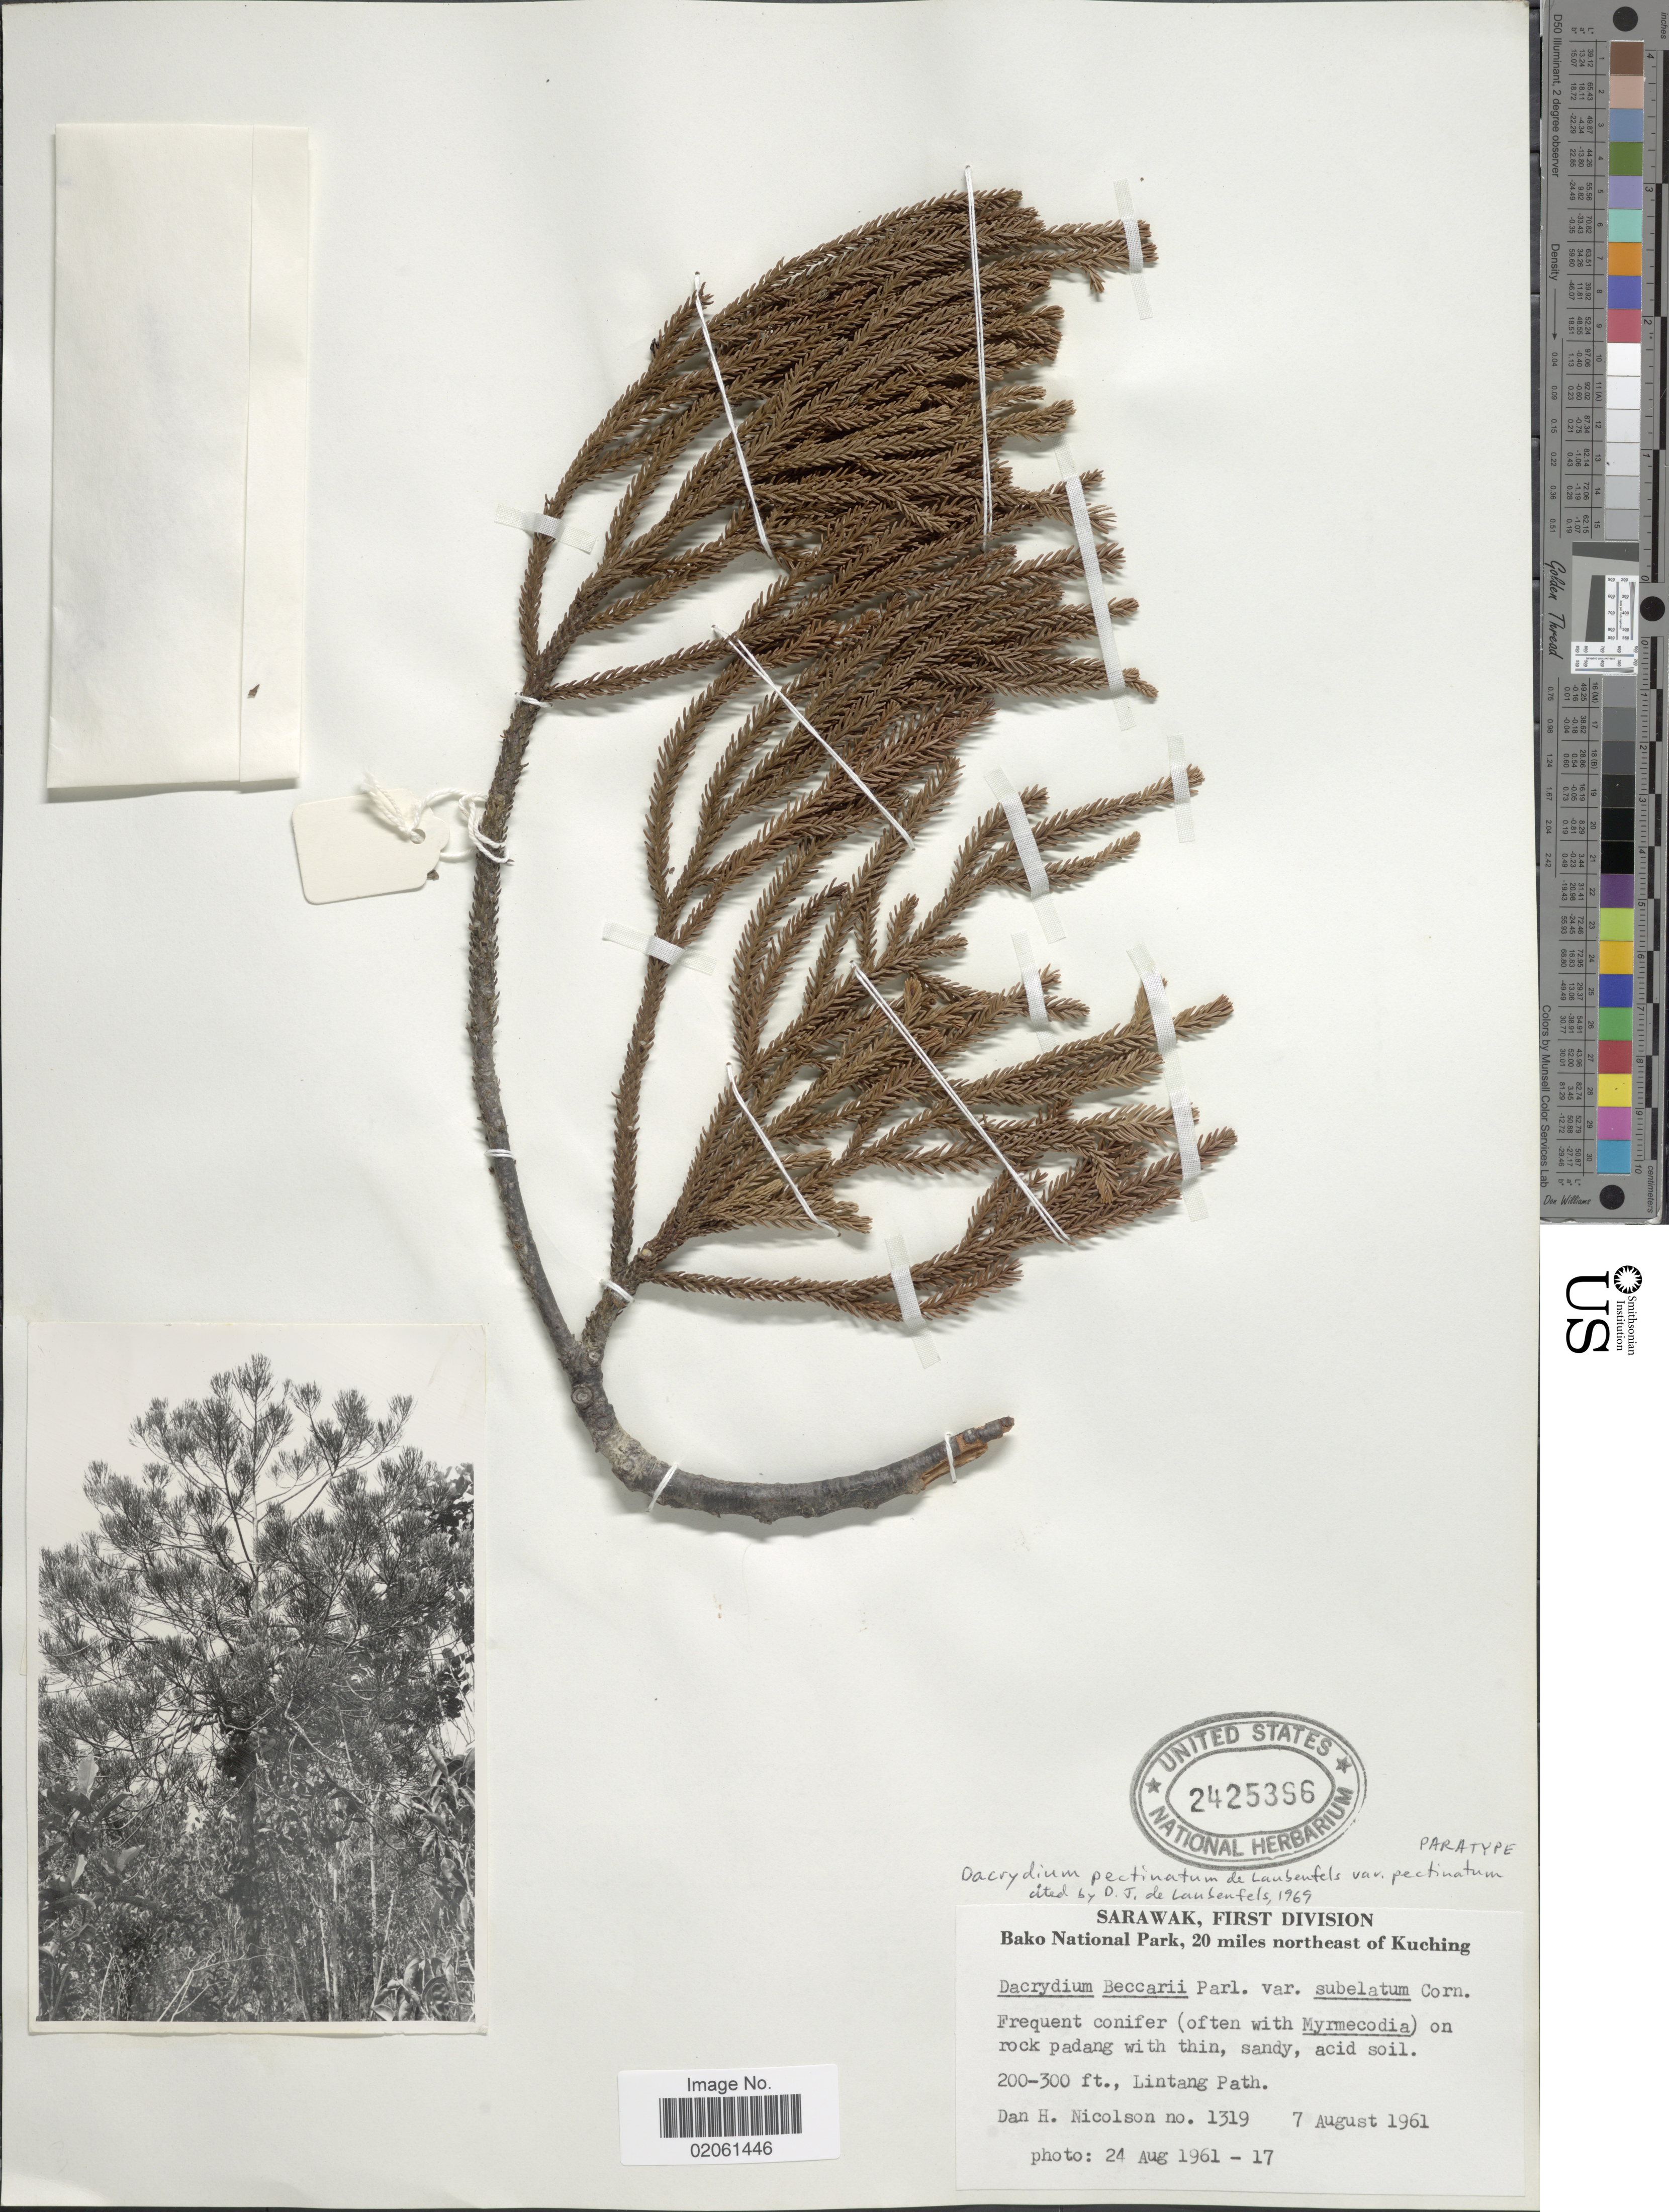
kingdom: Plantae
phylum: Tracheophyta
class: Pinopsida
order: Pinales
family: Podocarpaceae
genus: Dacrydium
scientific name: Dacrydium pectinatum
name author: de Laub.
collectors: D. H. Nicolson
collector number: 1319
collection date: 1961-08-07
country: Malaysia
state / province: Sarawak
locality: First Division. Bako National Park, 20 miles northeast of Kuching. Lintang Path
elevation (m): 61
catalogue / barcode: US 2425386